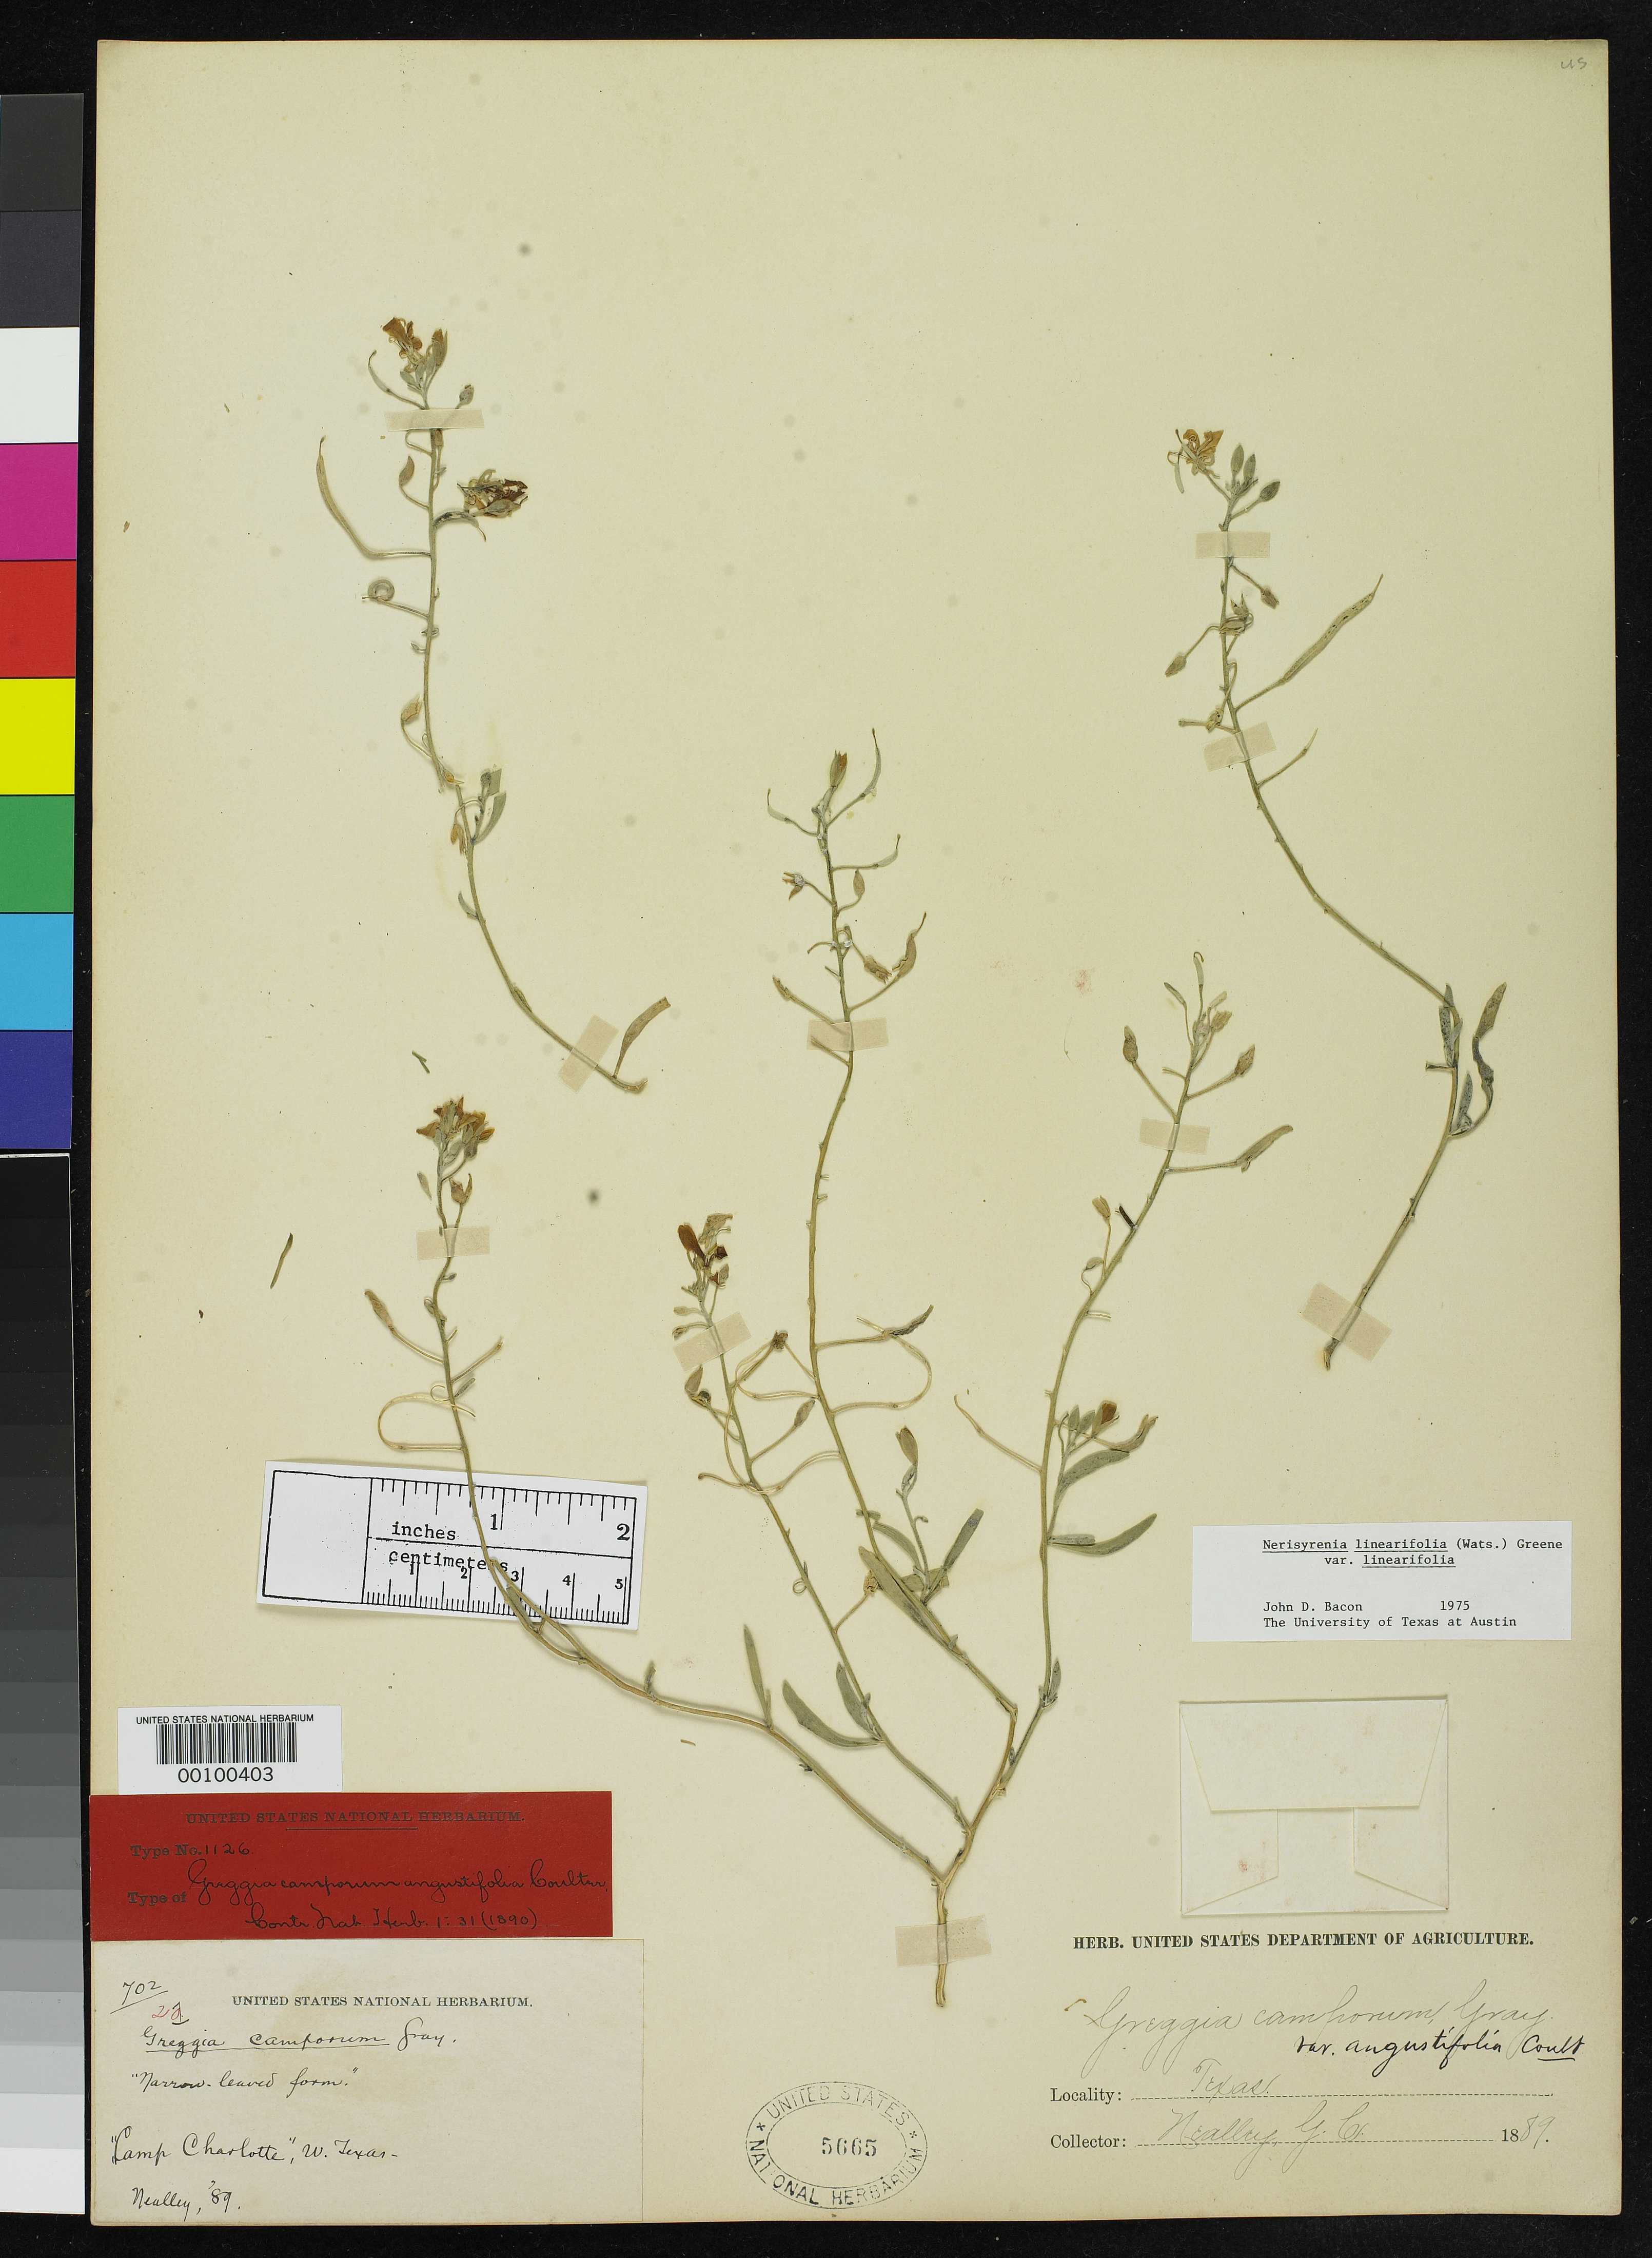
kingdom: Plantae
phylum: Tracheophyta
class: Magnoliopsida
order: Brassicales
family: Brassicaceae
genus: Greggia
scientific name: Greggia camporum var. angustifolia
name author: J.M. Coult.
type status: Holotype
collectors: G. C. Nealley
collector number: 702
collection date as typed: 1889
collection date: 1889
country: United States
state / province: Texas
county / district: Irion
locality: Camp Charlotte.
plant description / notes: Nealley 702 cited as holotype by J.D. Bacon, Rhodora 80: 217 (1978).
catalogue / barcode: US 5665